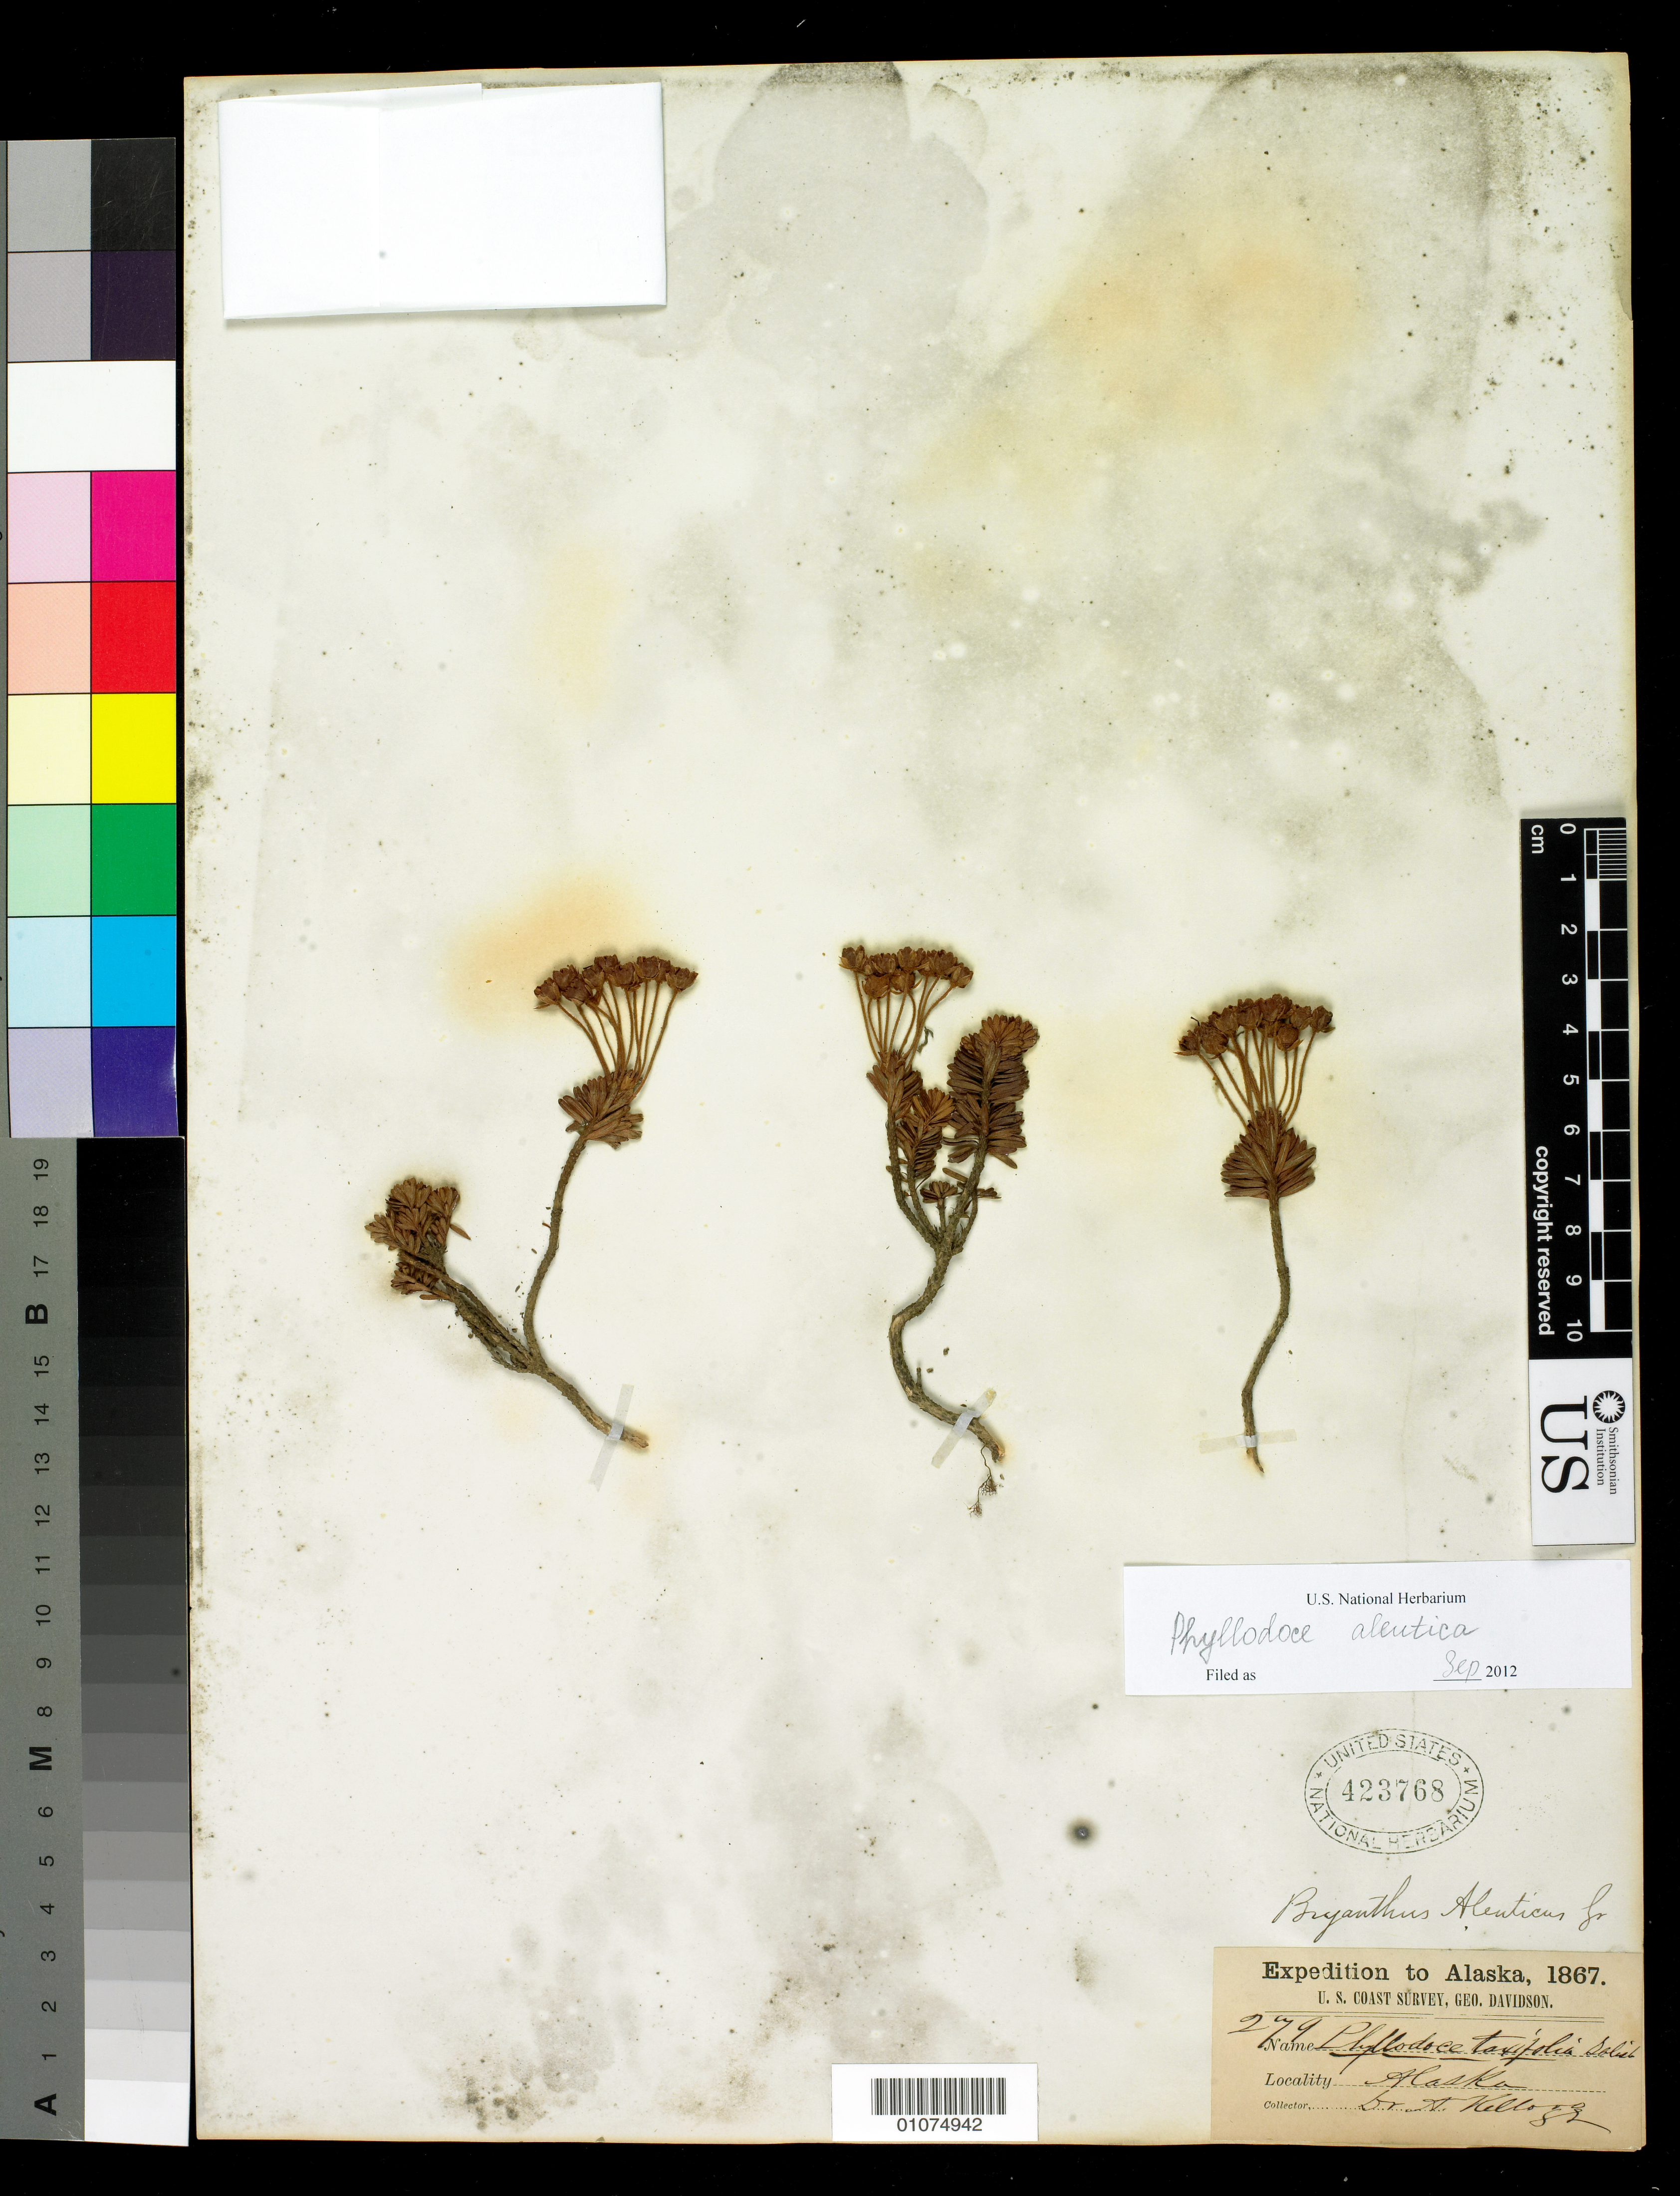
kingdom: Plantae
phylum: Tracheophyta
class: Magnoliopsida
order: Ericales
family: Ericaceae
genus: Phyllodoce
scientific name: Phyllodoce aleutica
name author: (Spreng.) A. Heller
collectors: A. Kellogg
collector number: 279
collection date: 1867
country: United States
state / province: Alaska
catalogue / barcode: US 423768